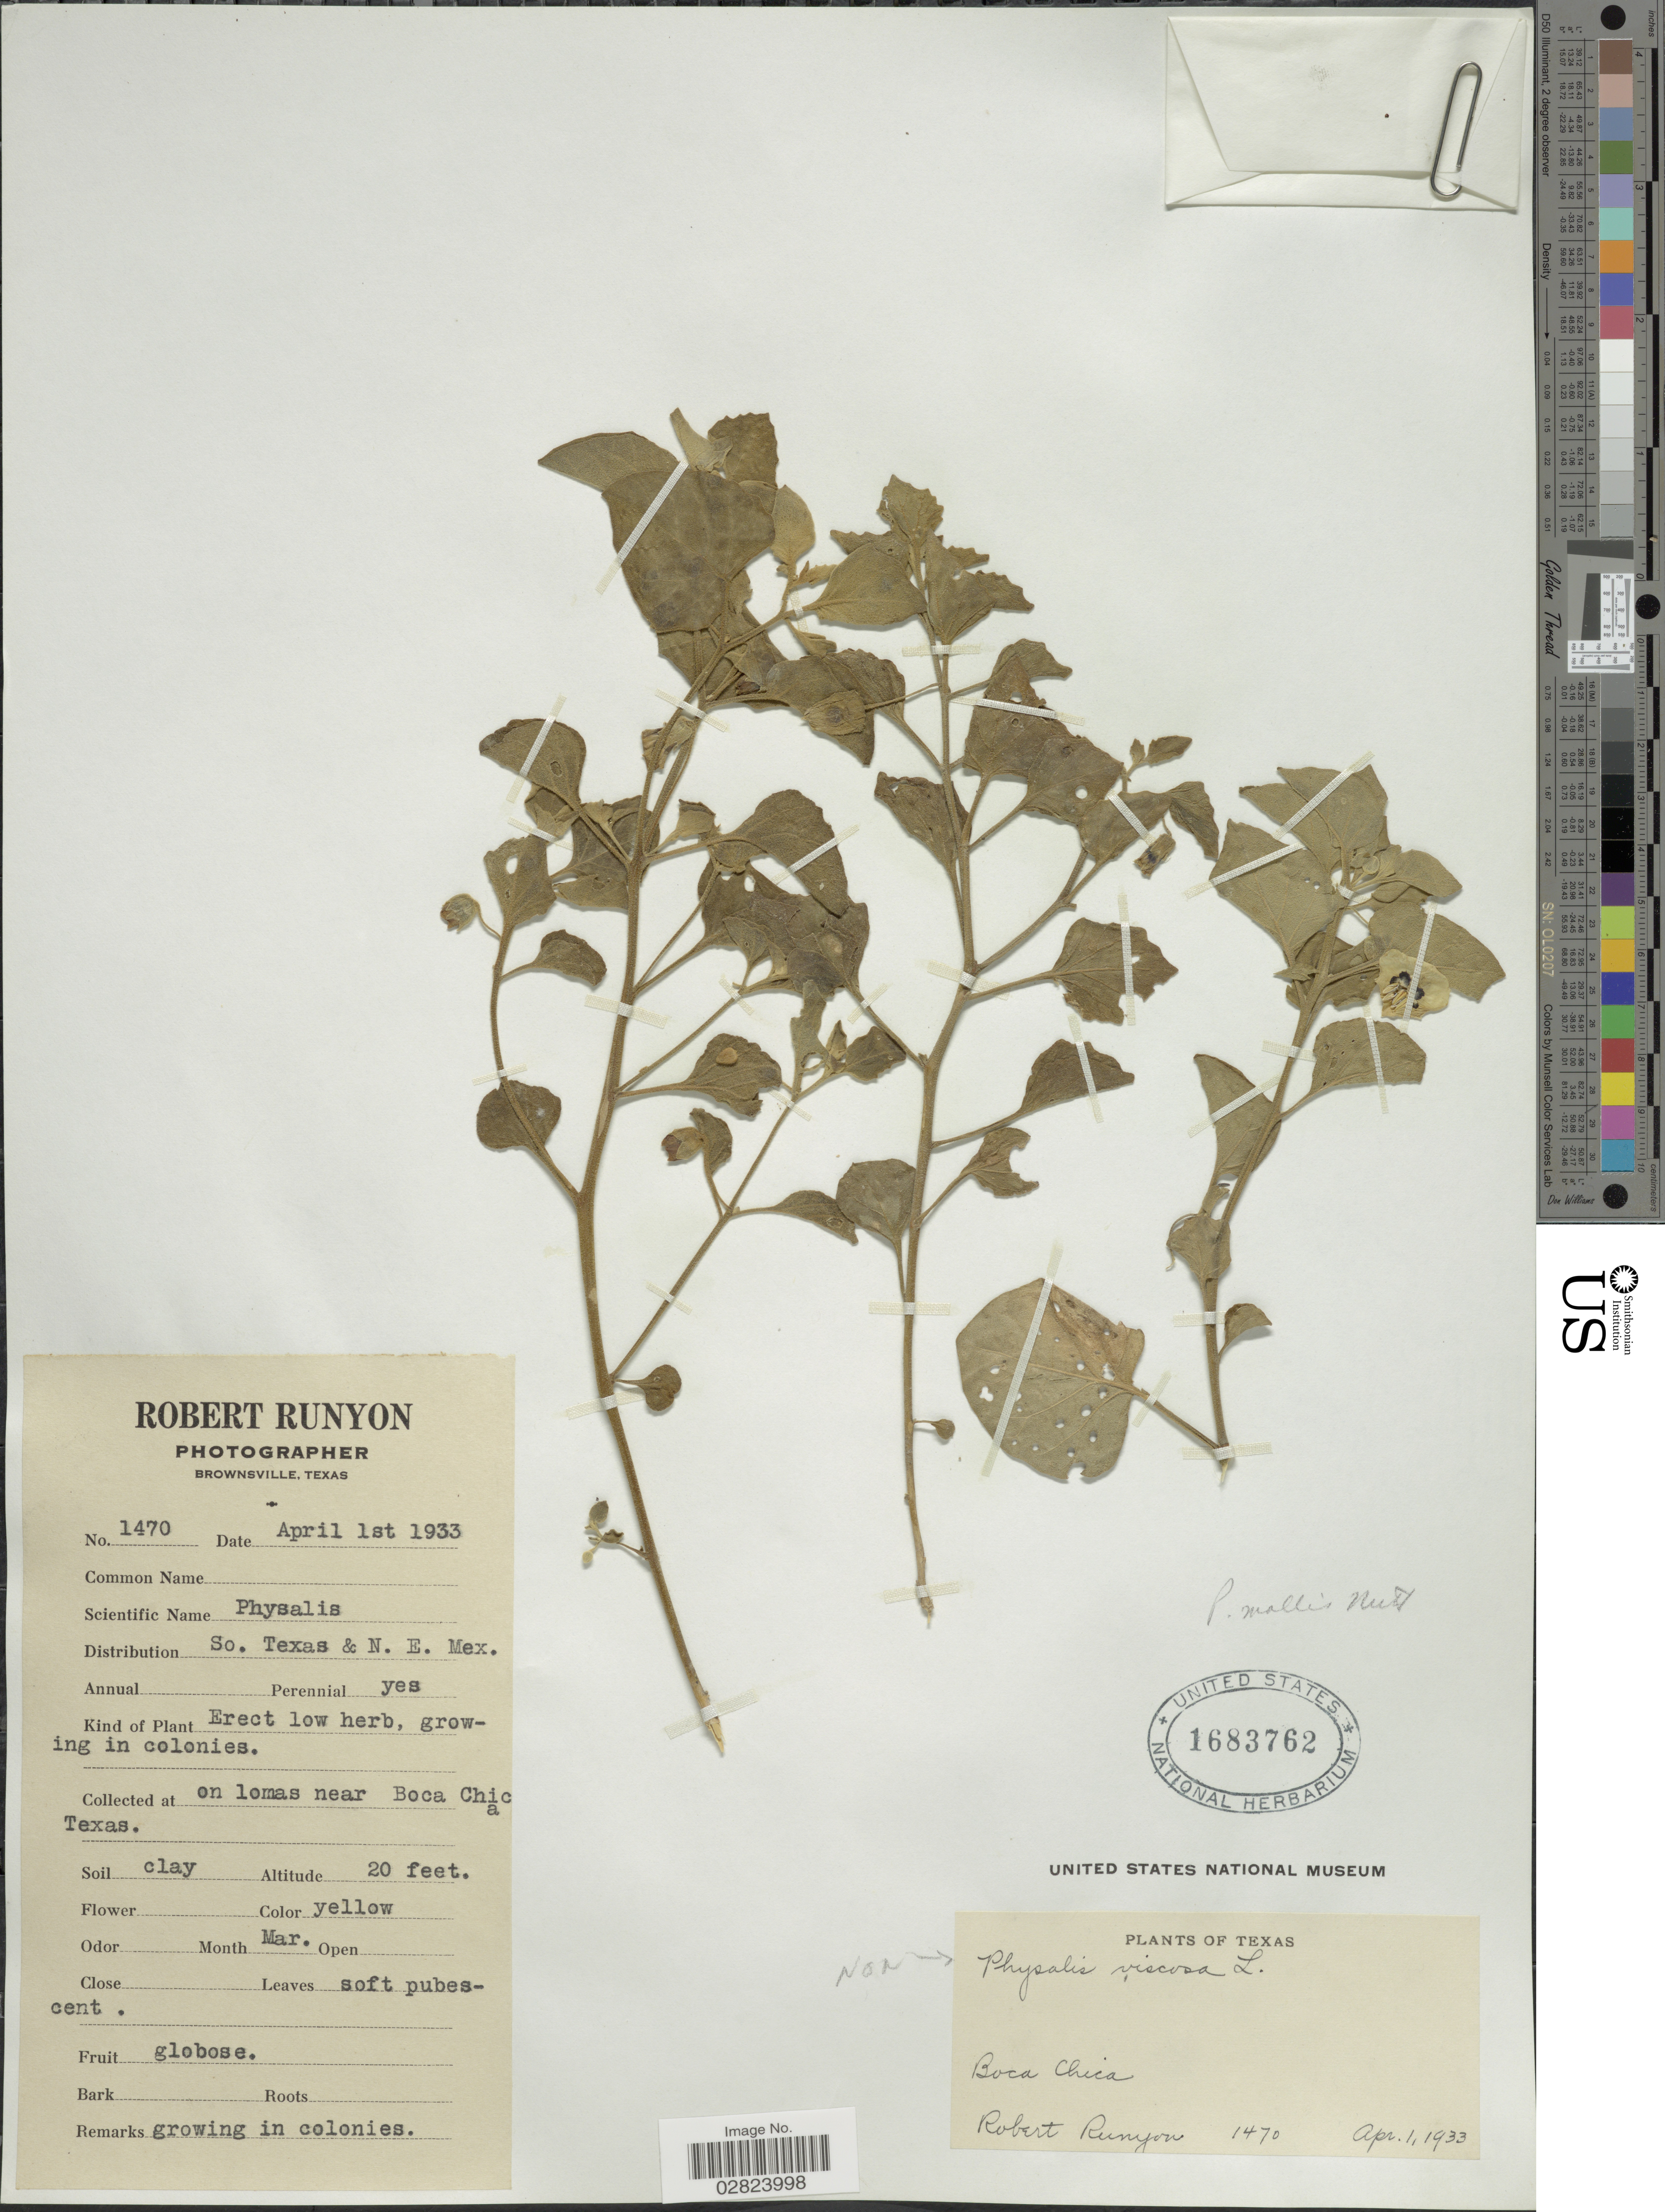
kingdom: Plantae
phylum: Tracheophyta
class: Magnoliopsida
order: Solanales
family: Solanaceae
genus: Physalis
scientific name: Physalis mollis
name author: Nutt.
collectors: R. Runyon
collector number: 1470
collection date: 1933-04-01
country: United States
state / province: Texas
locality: On lomas near Boca Chica.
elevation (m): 6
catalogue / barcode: US 1683762